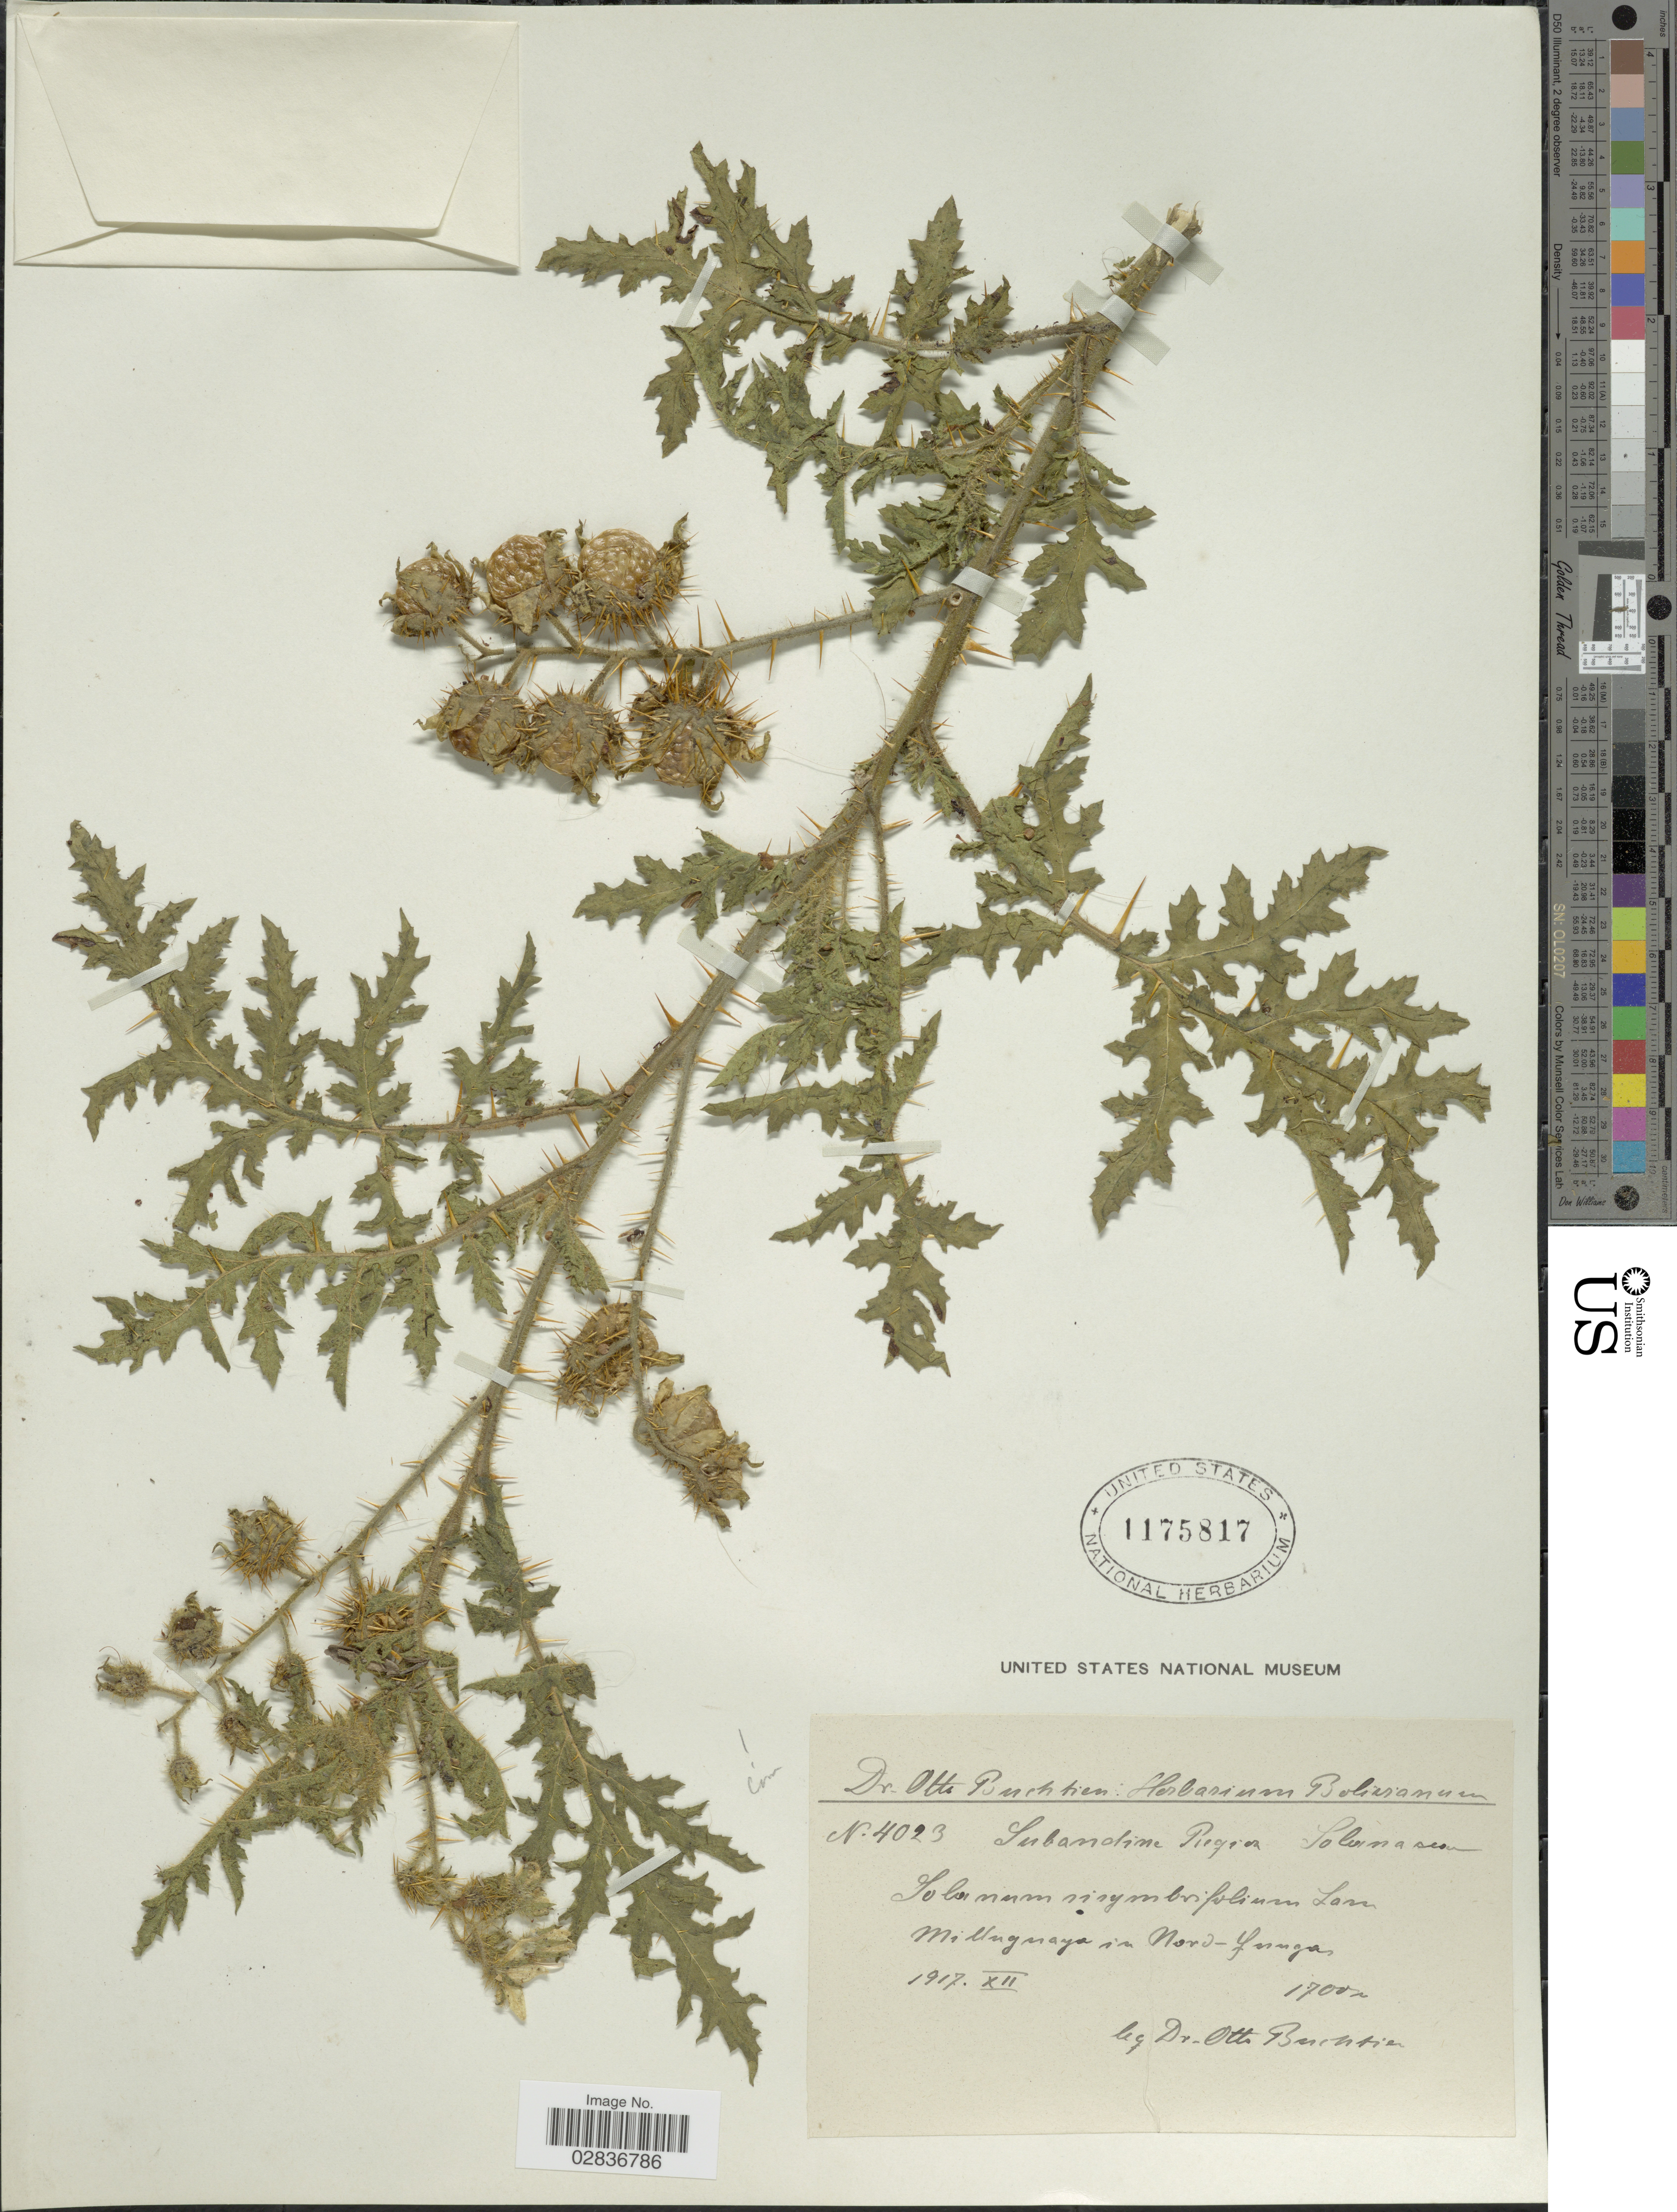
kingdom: Plantae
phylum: Tracheophyta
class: Magnoliopsida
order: Solanales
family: Solanaceae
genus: Solanum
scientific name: Solanum sisymbriifolium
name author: Lam.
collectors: O. Buchtien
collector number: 4023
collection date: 1917-12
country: Bolivia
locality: Milluguaya in Nord-Yungas.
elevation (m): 1700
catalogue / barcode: US 1175817